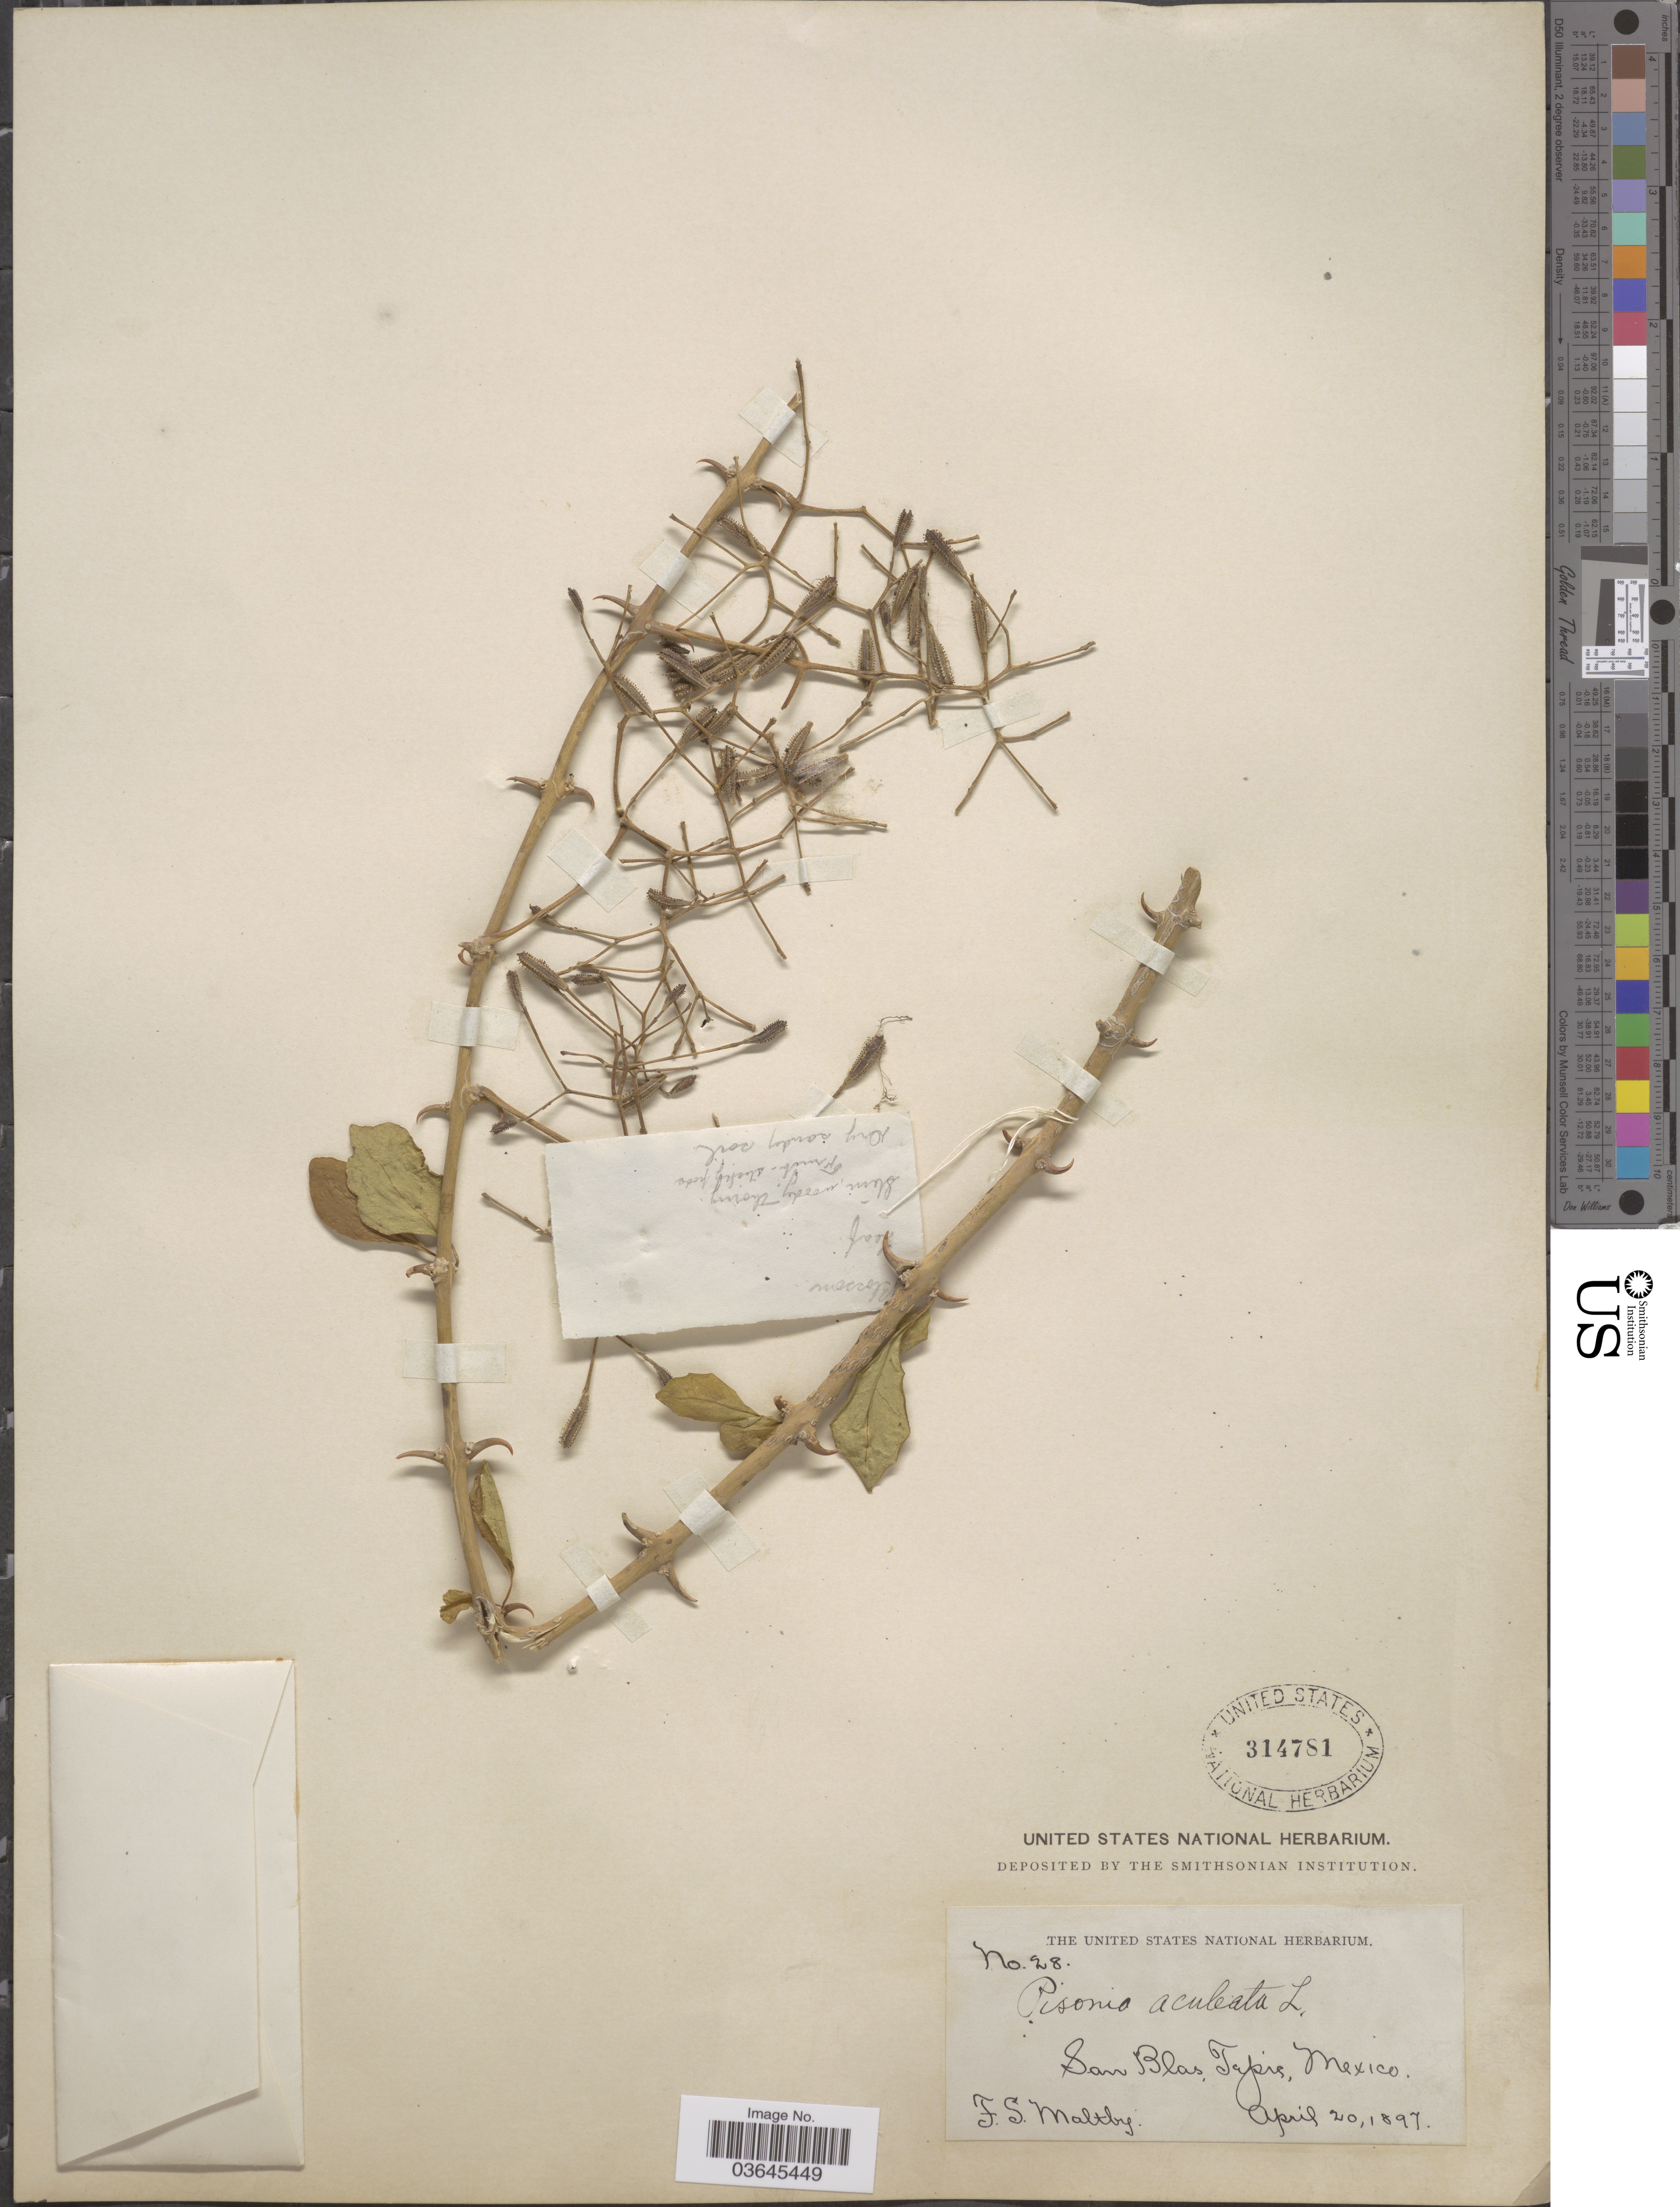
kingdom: Plantae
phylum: Tracheophyta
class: Magnoliopsida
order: Caryophyllales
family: Nyctaginaceae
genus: Pisonia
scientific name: Pisonia aculeata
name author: L.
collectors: F. S. Maltby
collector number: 28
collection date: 1897-04-20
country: Mexico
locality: San Blas, Tepic.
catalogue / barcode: US 314781